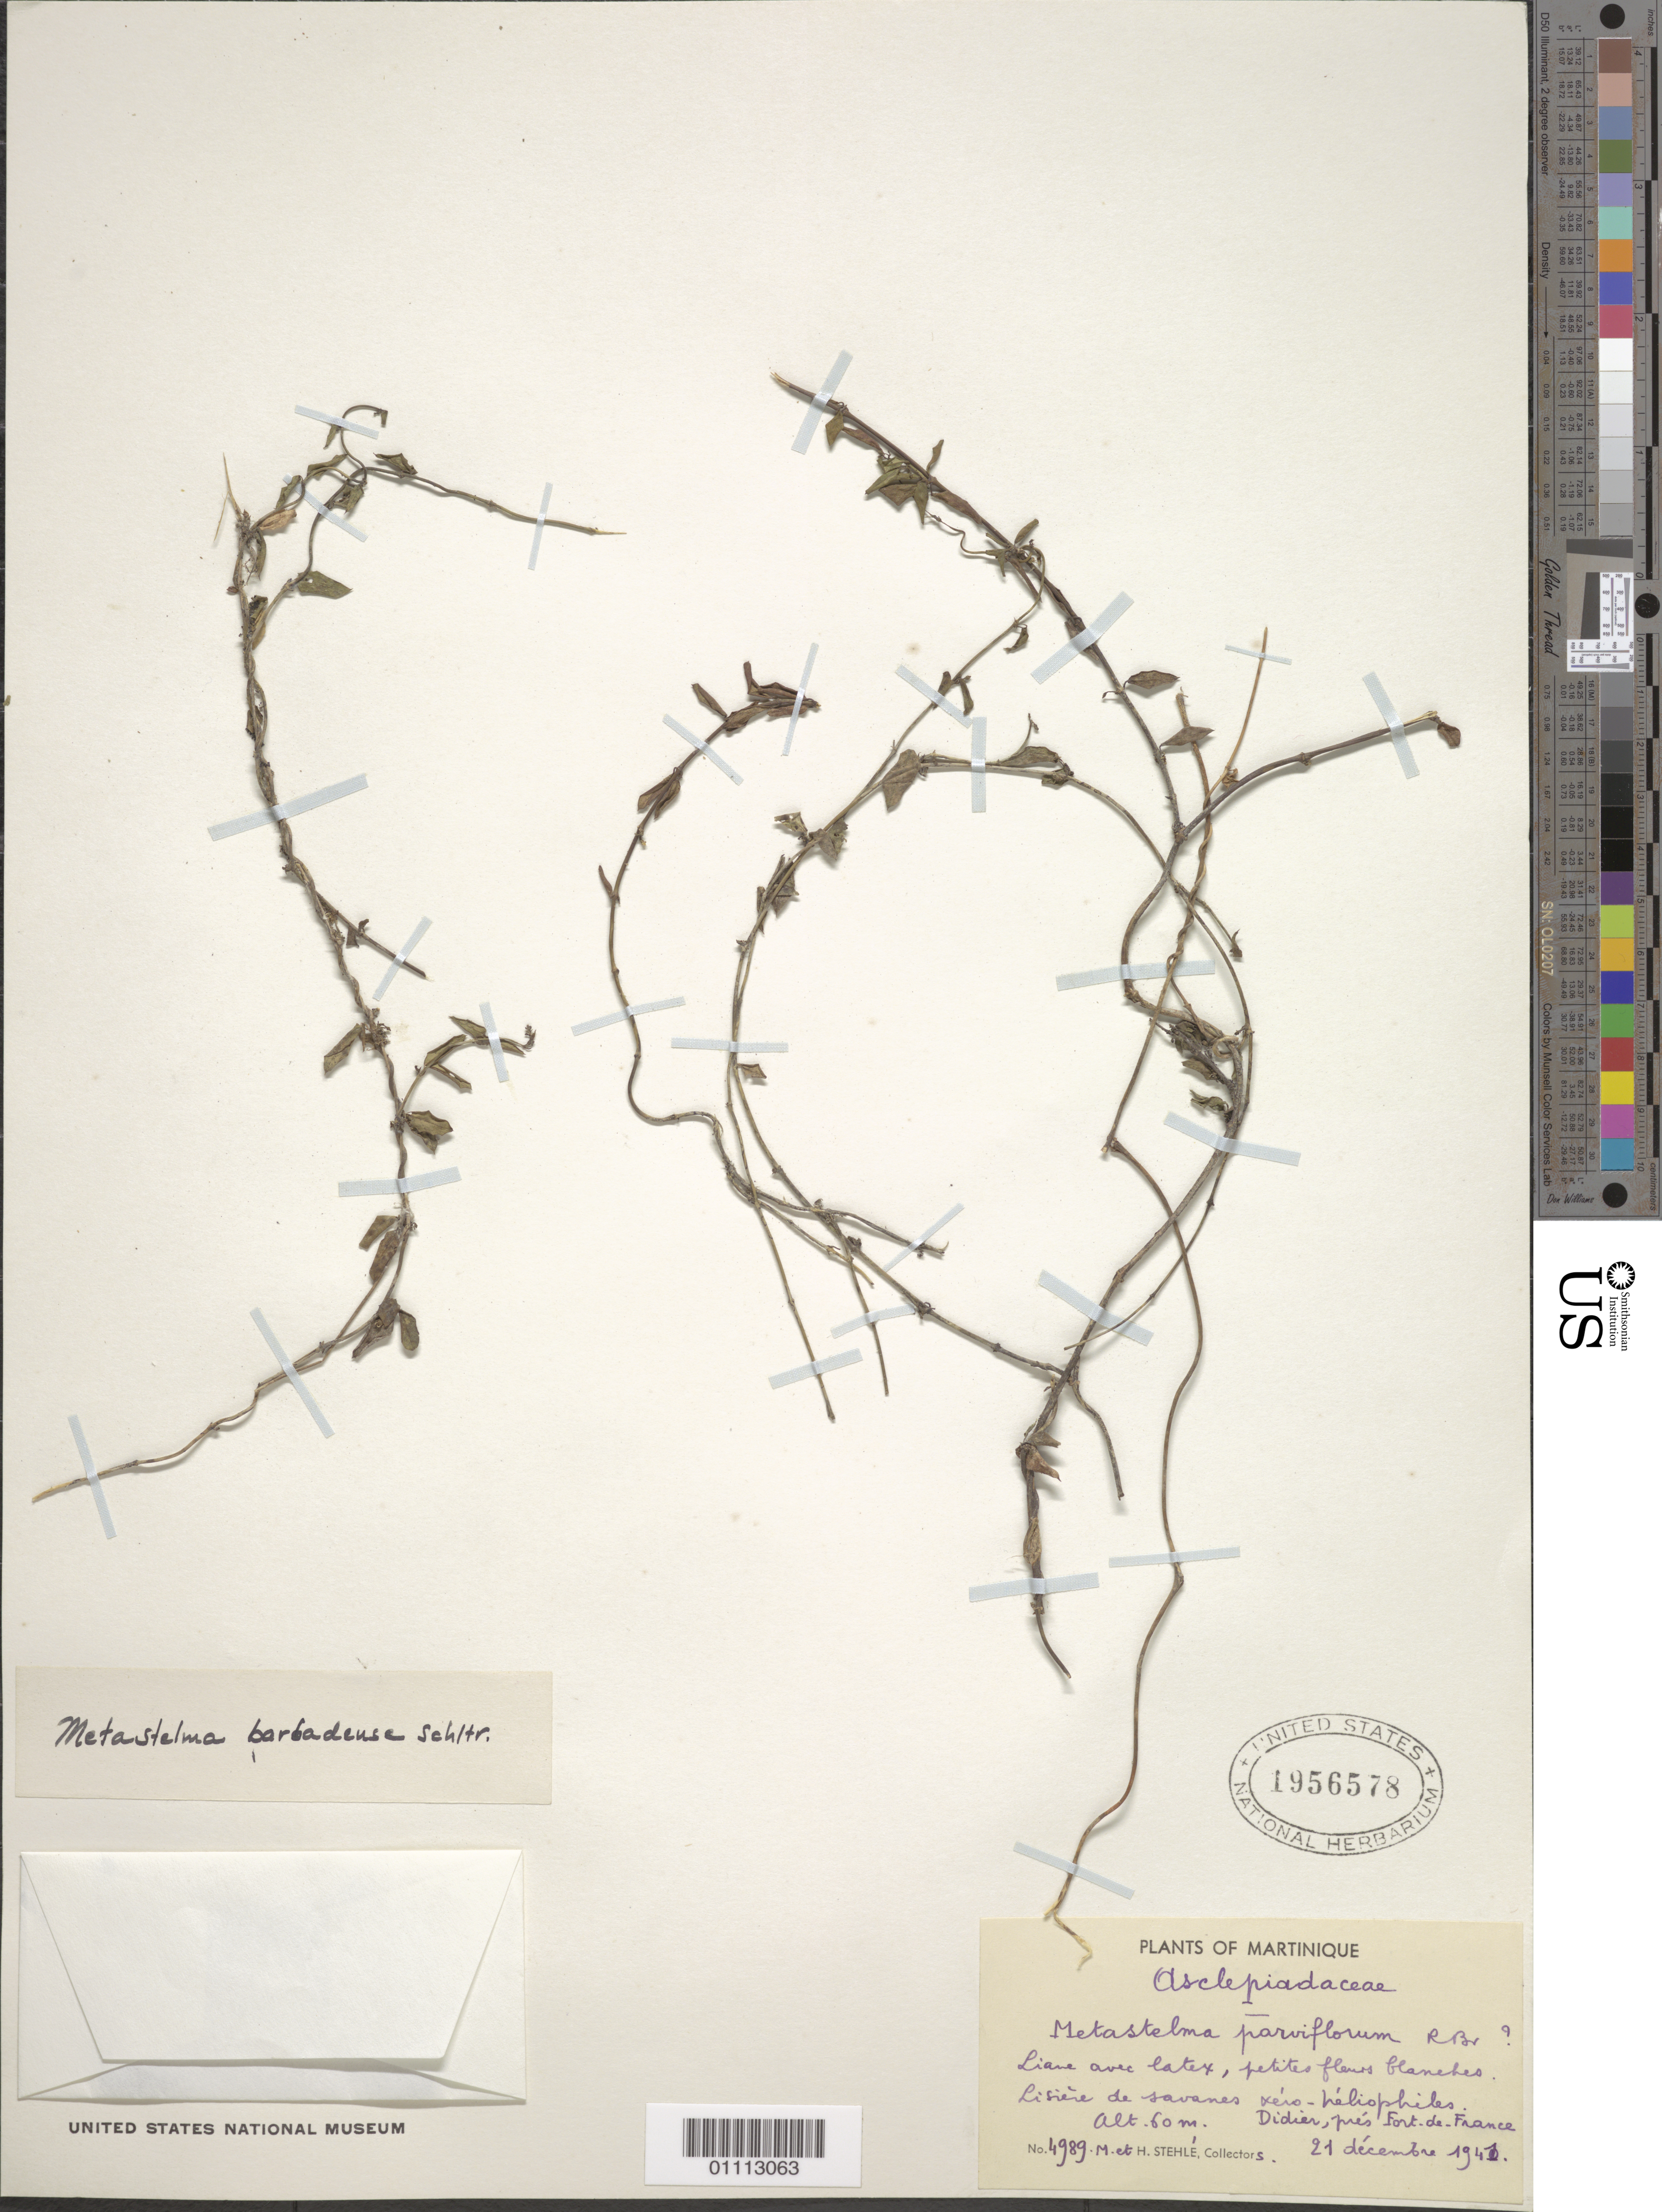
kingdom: Plantae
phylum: Tracheophyta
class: Magnoliopsida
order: Gentianales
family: Apocynaceae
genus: Metastelma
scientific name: Metastelma parviflorum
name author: (Sw.) Schult.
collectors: G. Staples & H. Stehlé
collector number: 4989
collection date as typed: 21 Dec 1941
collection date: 1941-12-21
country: Martinique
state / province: Fort-de-France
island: Martinique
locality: Didier, pres Forte-de-France. Lisere de savannas xero-heliophiles.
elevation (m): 60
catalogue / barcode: US 1956578